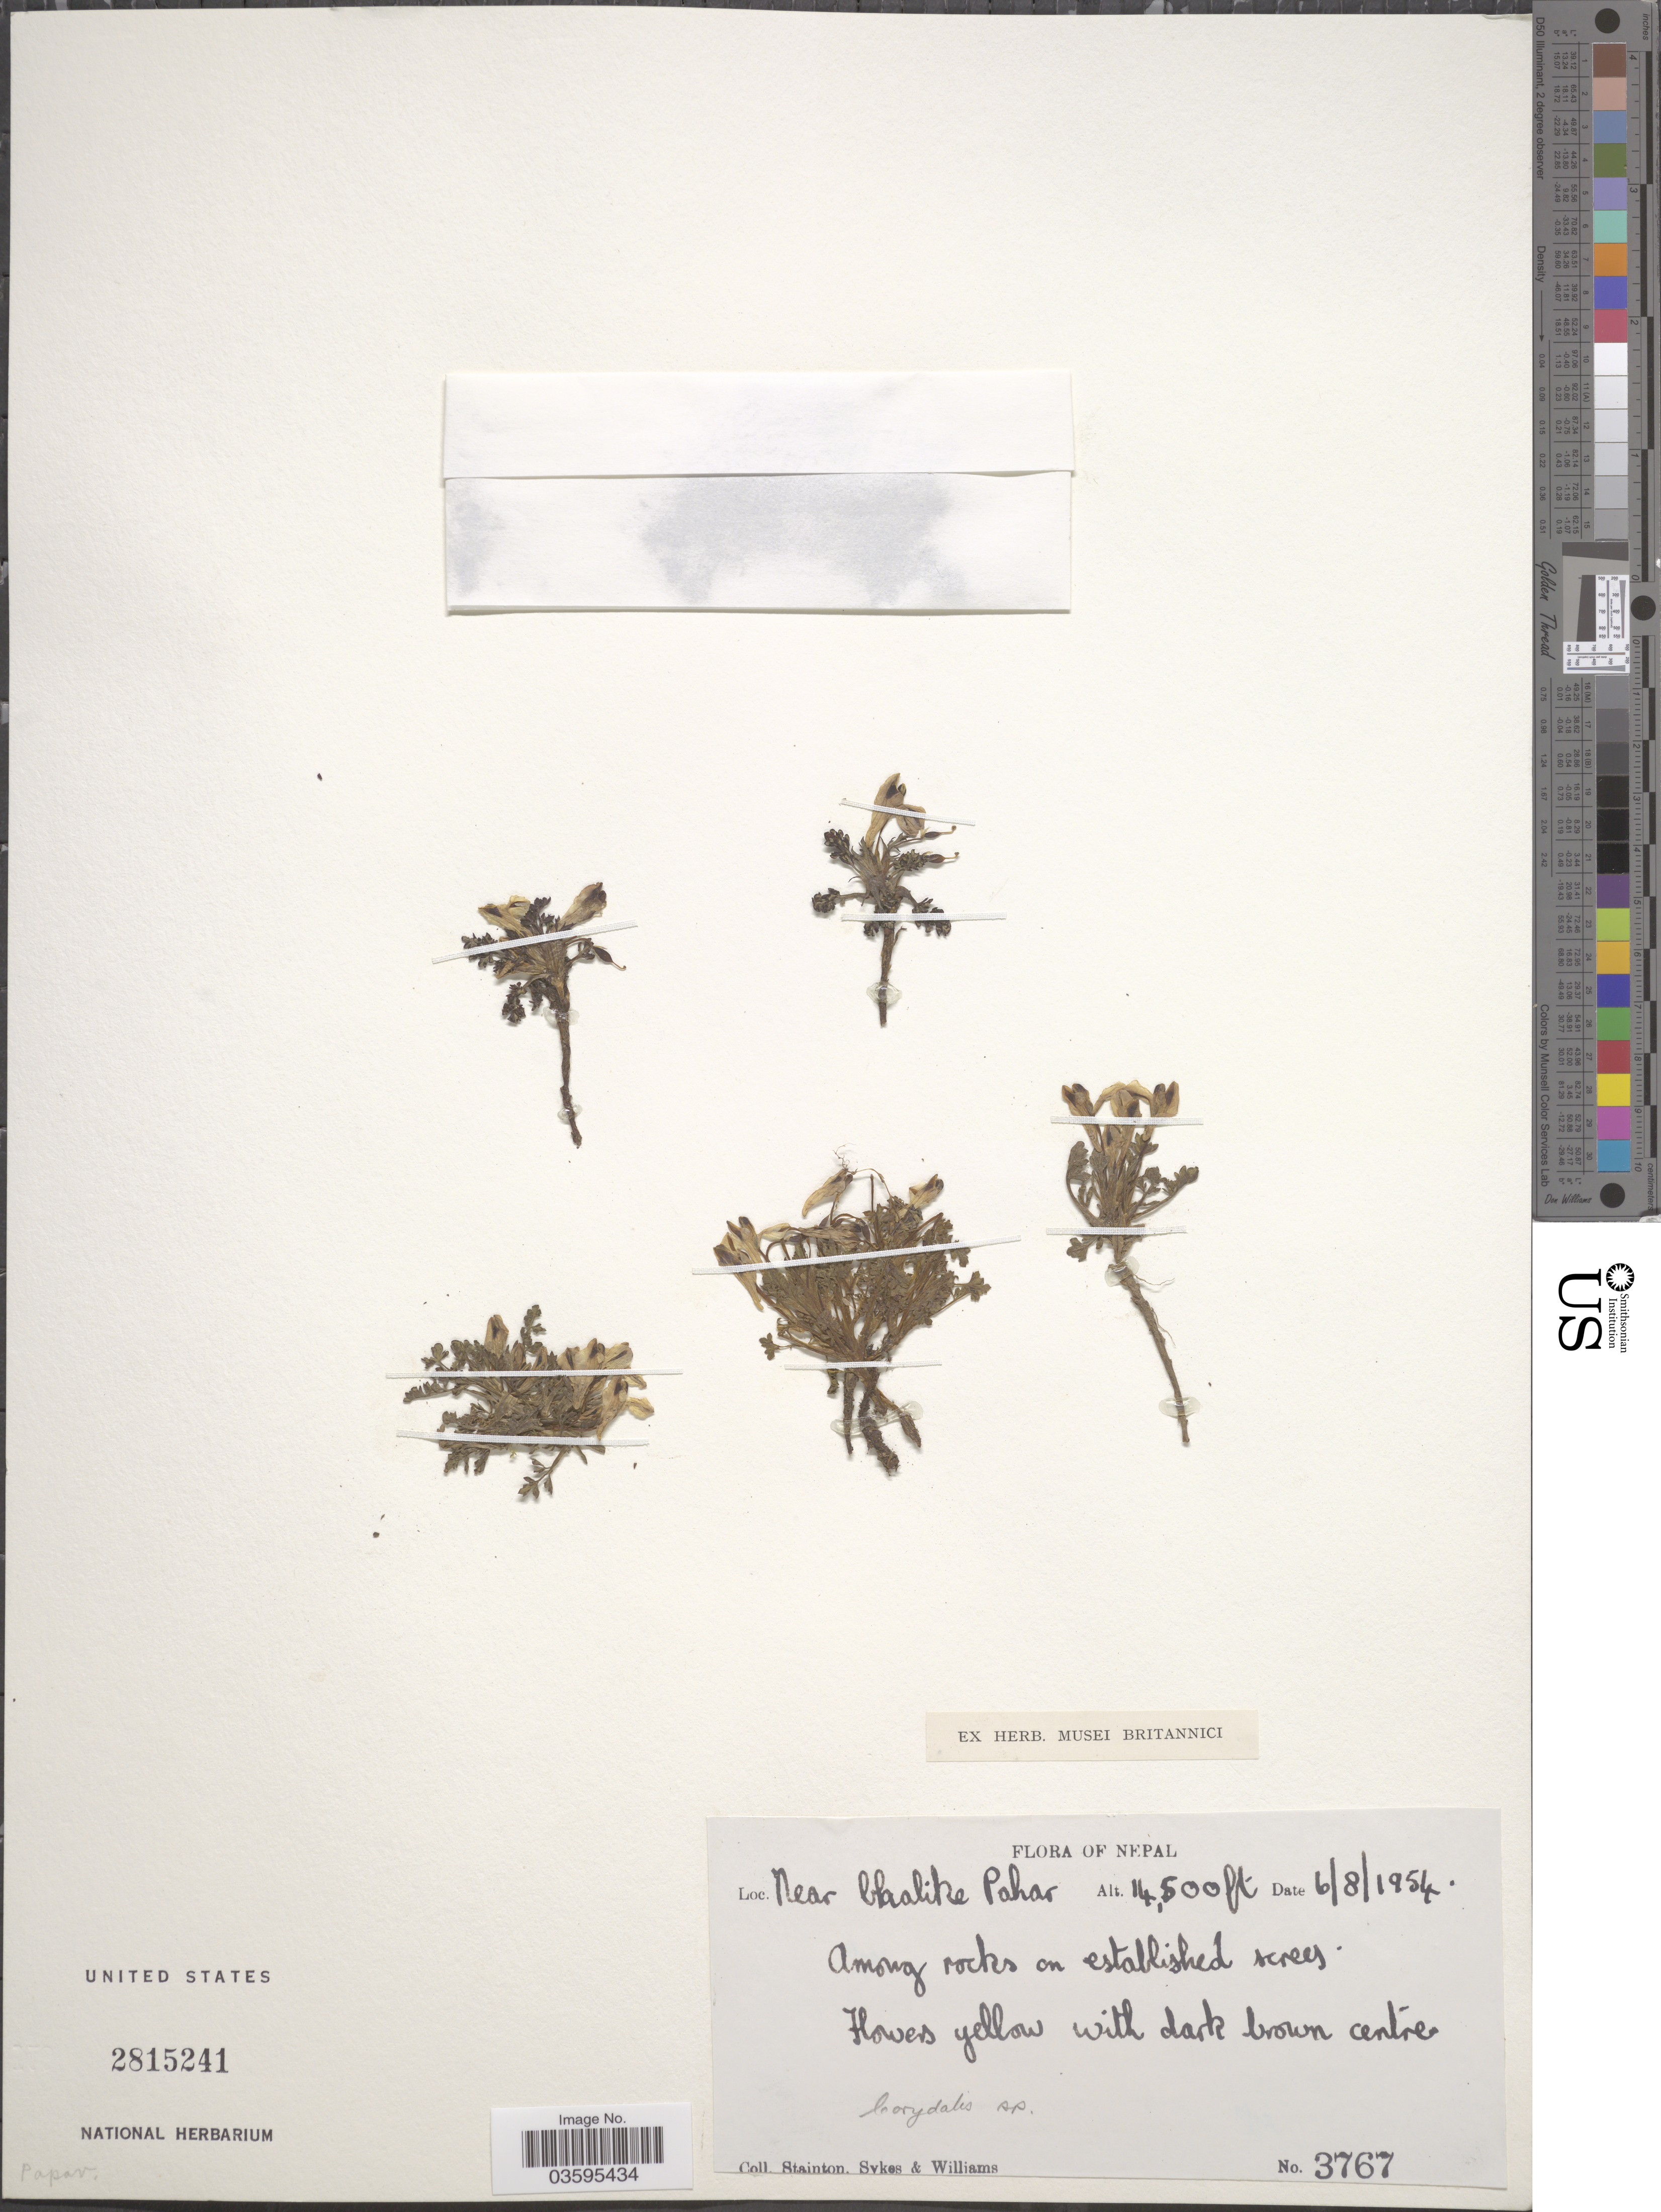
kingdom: Plantae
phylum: Tracheophyta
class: Magnoliopsida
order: Ranunculales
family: Papaveraceae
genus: Corydalis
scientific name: Corydalis sp.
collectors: -. Stainton, Sykes, -- & -- Williams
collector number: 3767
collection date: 1954-08-06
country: Nepal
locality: Near Chalike [interpreted] Pahar.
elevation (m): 4420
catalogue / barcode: US 2815241